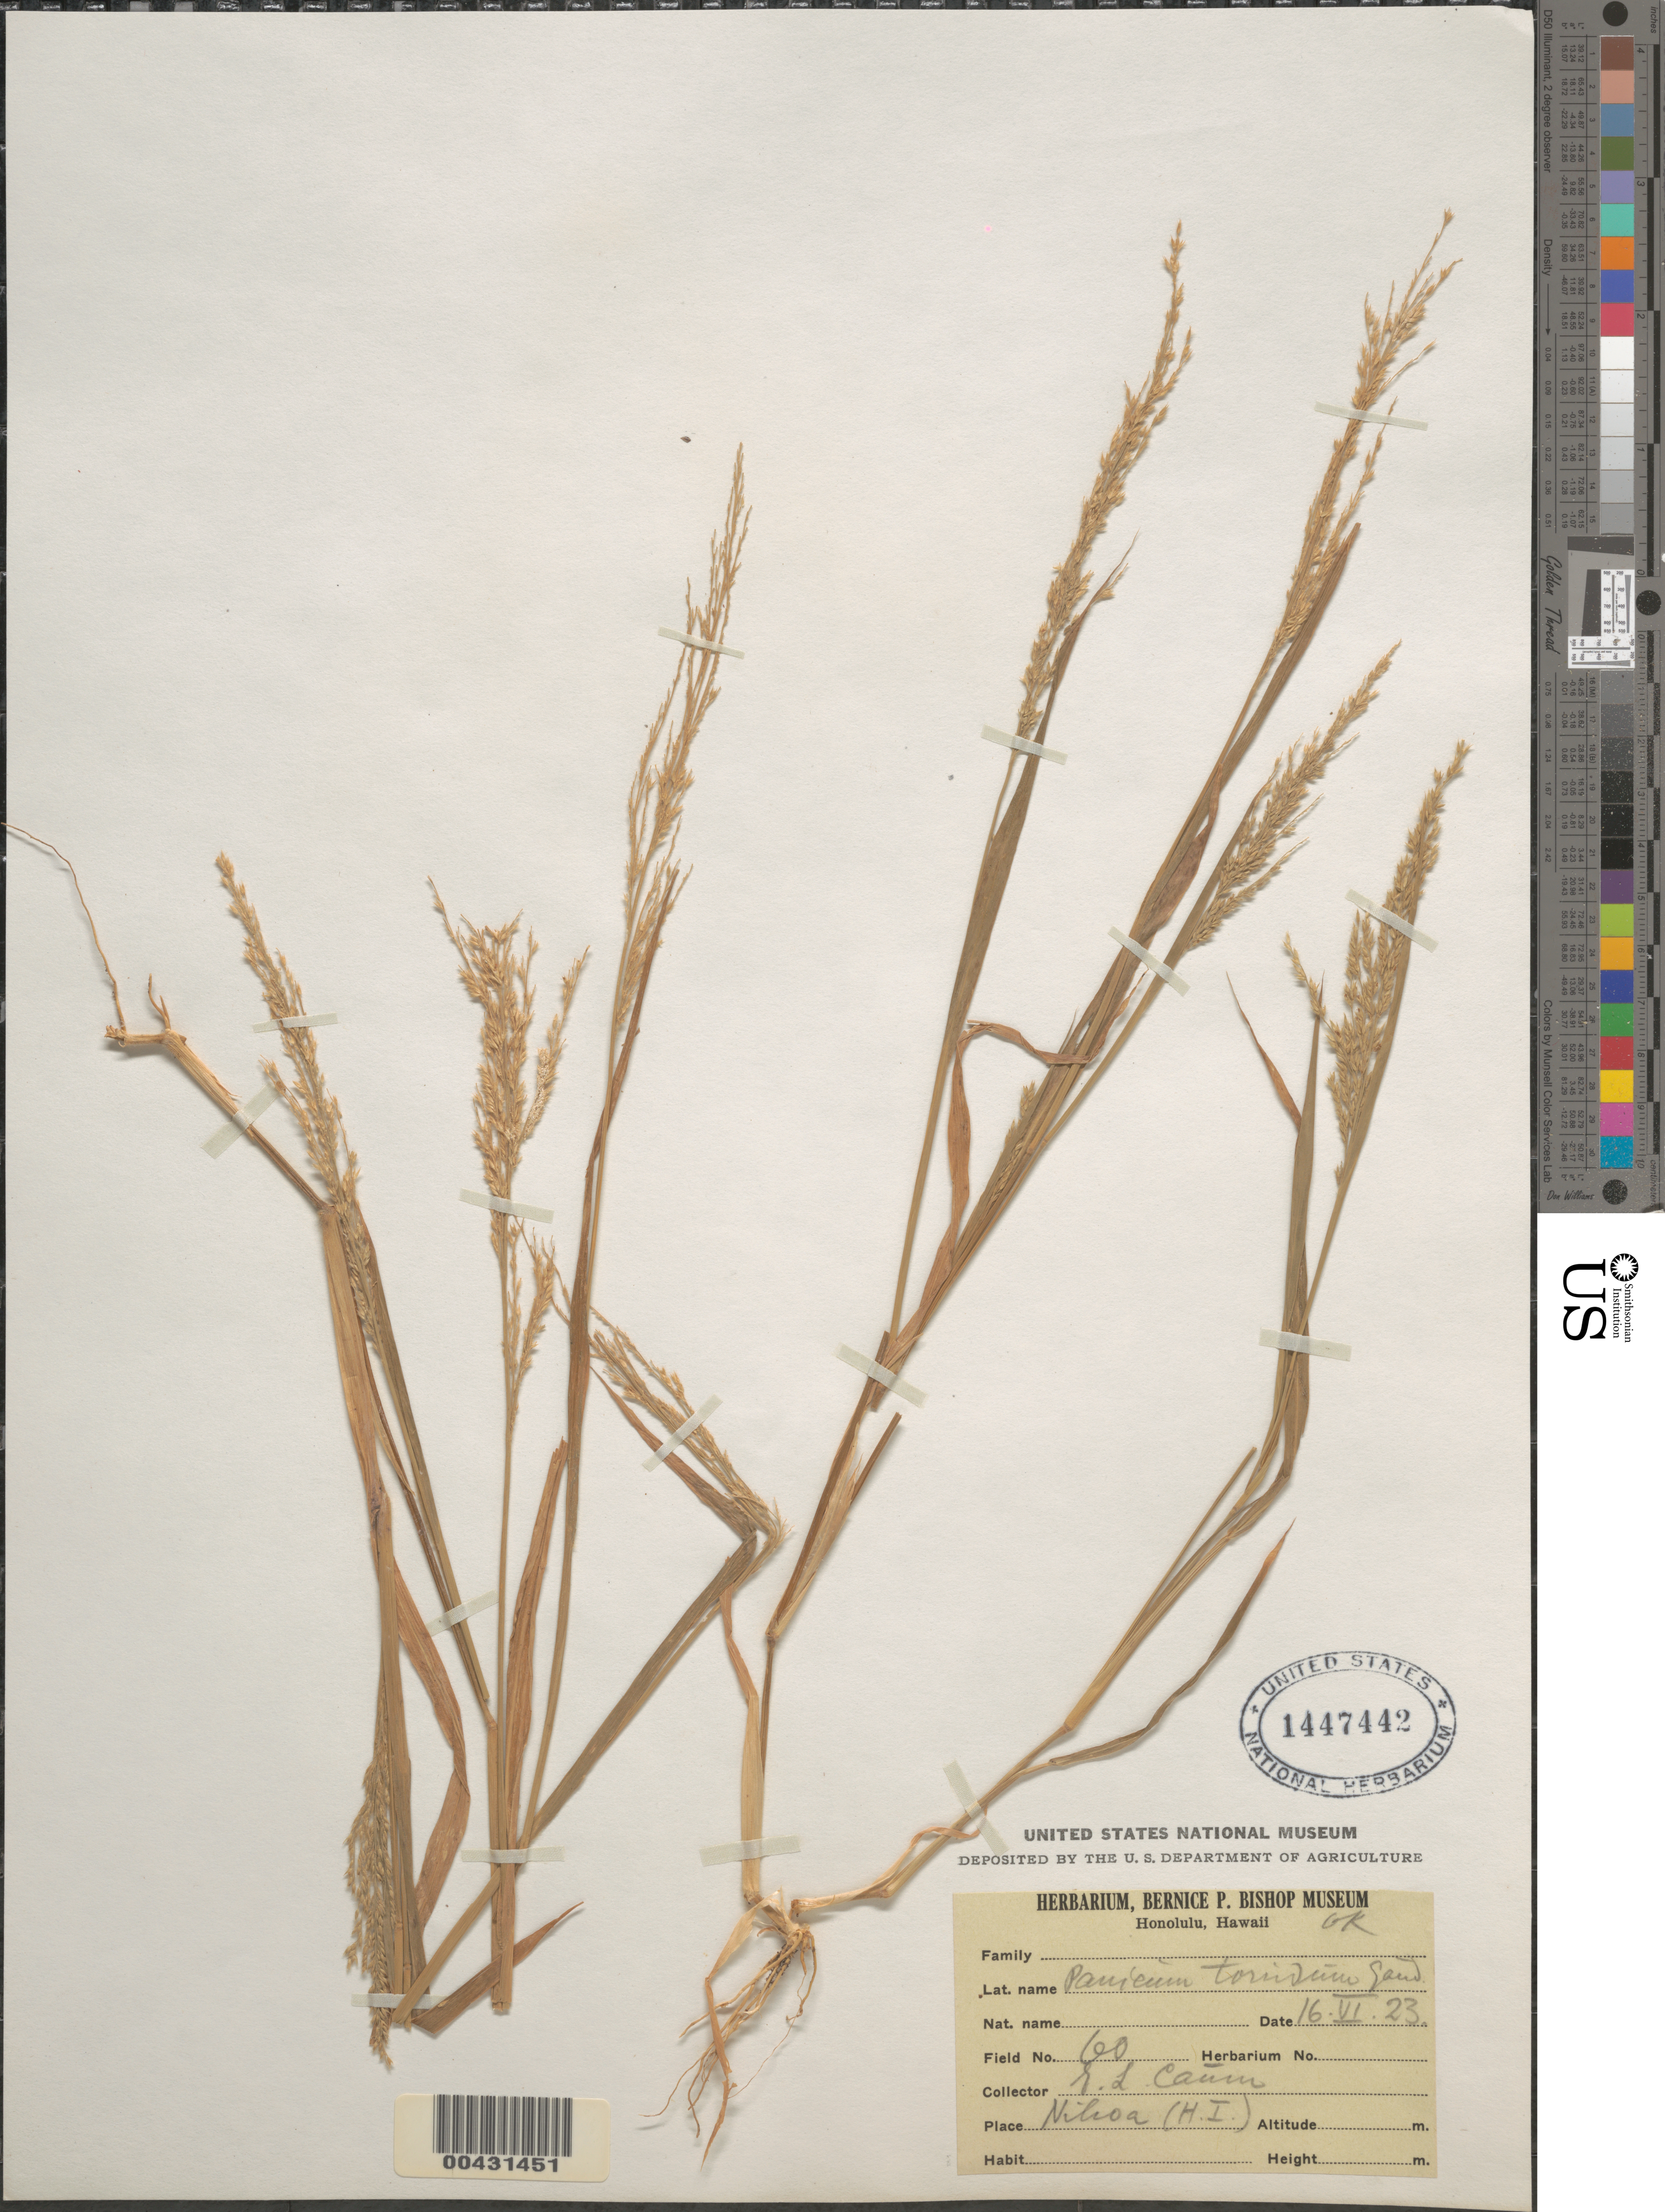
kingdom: Plantae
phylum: Tracheophyta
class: Liliopsida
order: Poales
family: Poaceae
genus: Panicum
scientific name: Panicum torridum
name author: Gaudich.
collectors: E. L. Caum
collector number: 60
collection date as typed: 16 Jun 1923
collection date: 1923-06-16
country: United States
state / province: Hawaii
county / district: Honolulu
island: Oahu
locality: Nihoa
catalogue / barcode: US 1447442